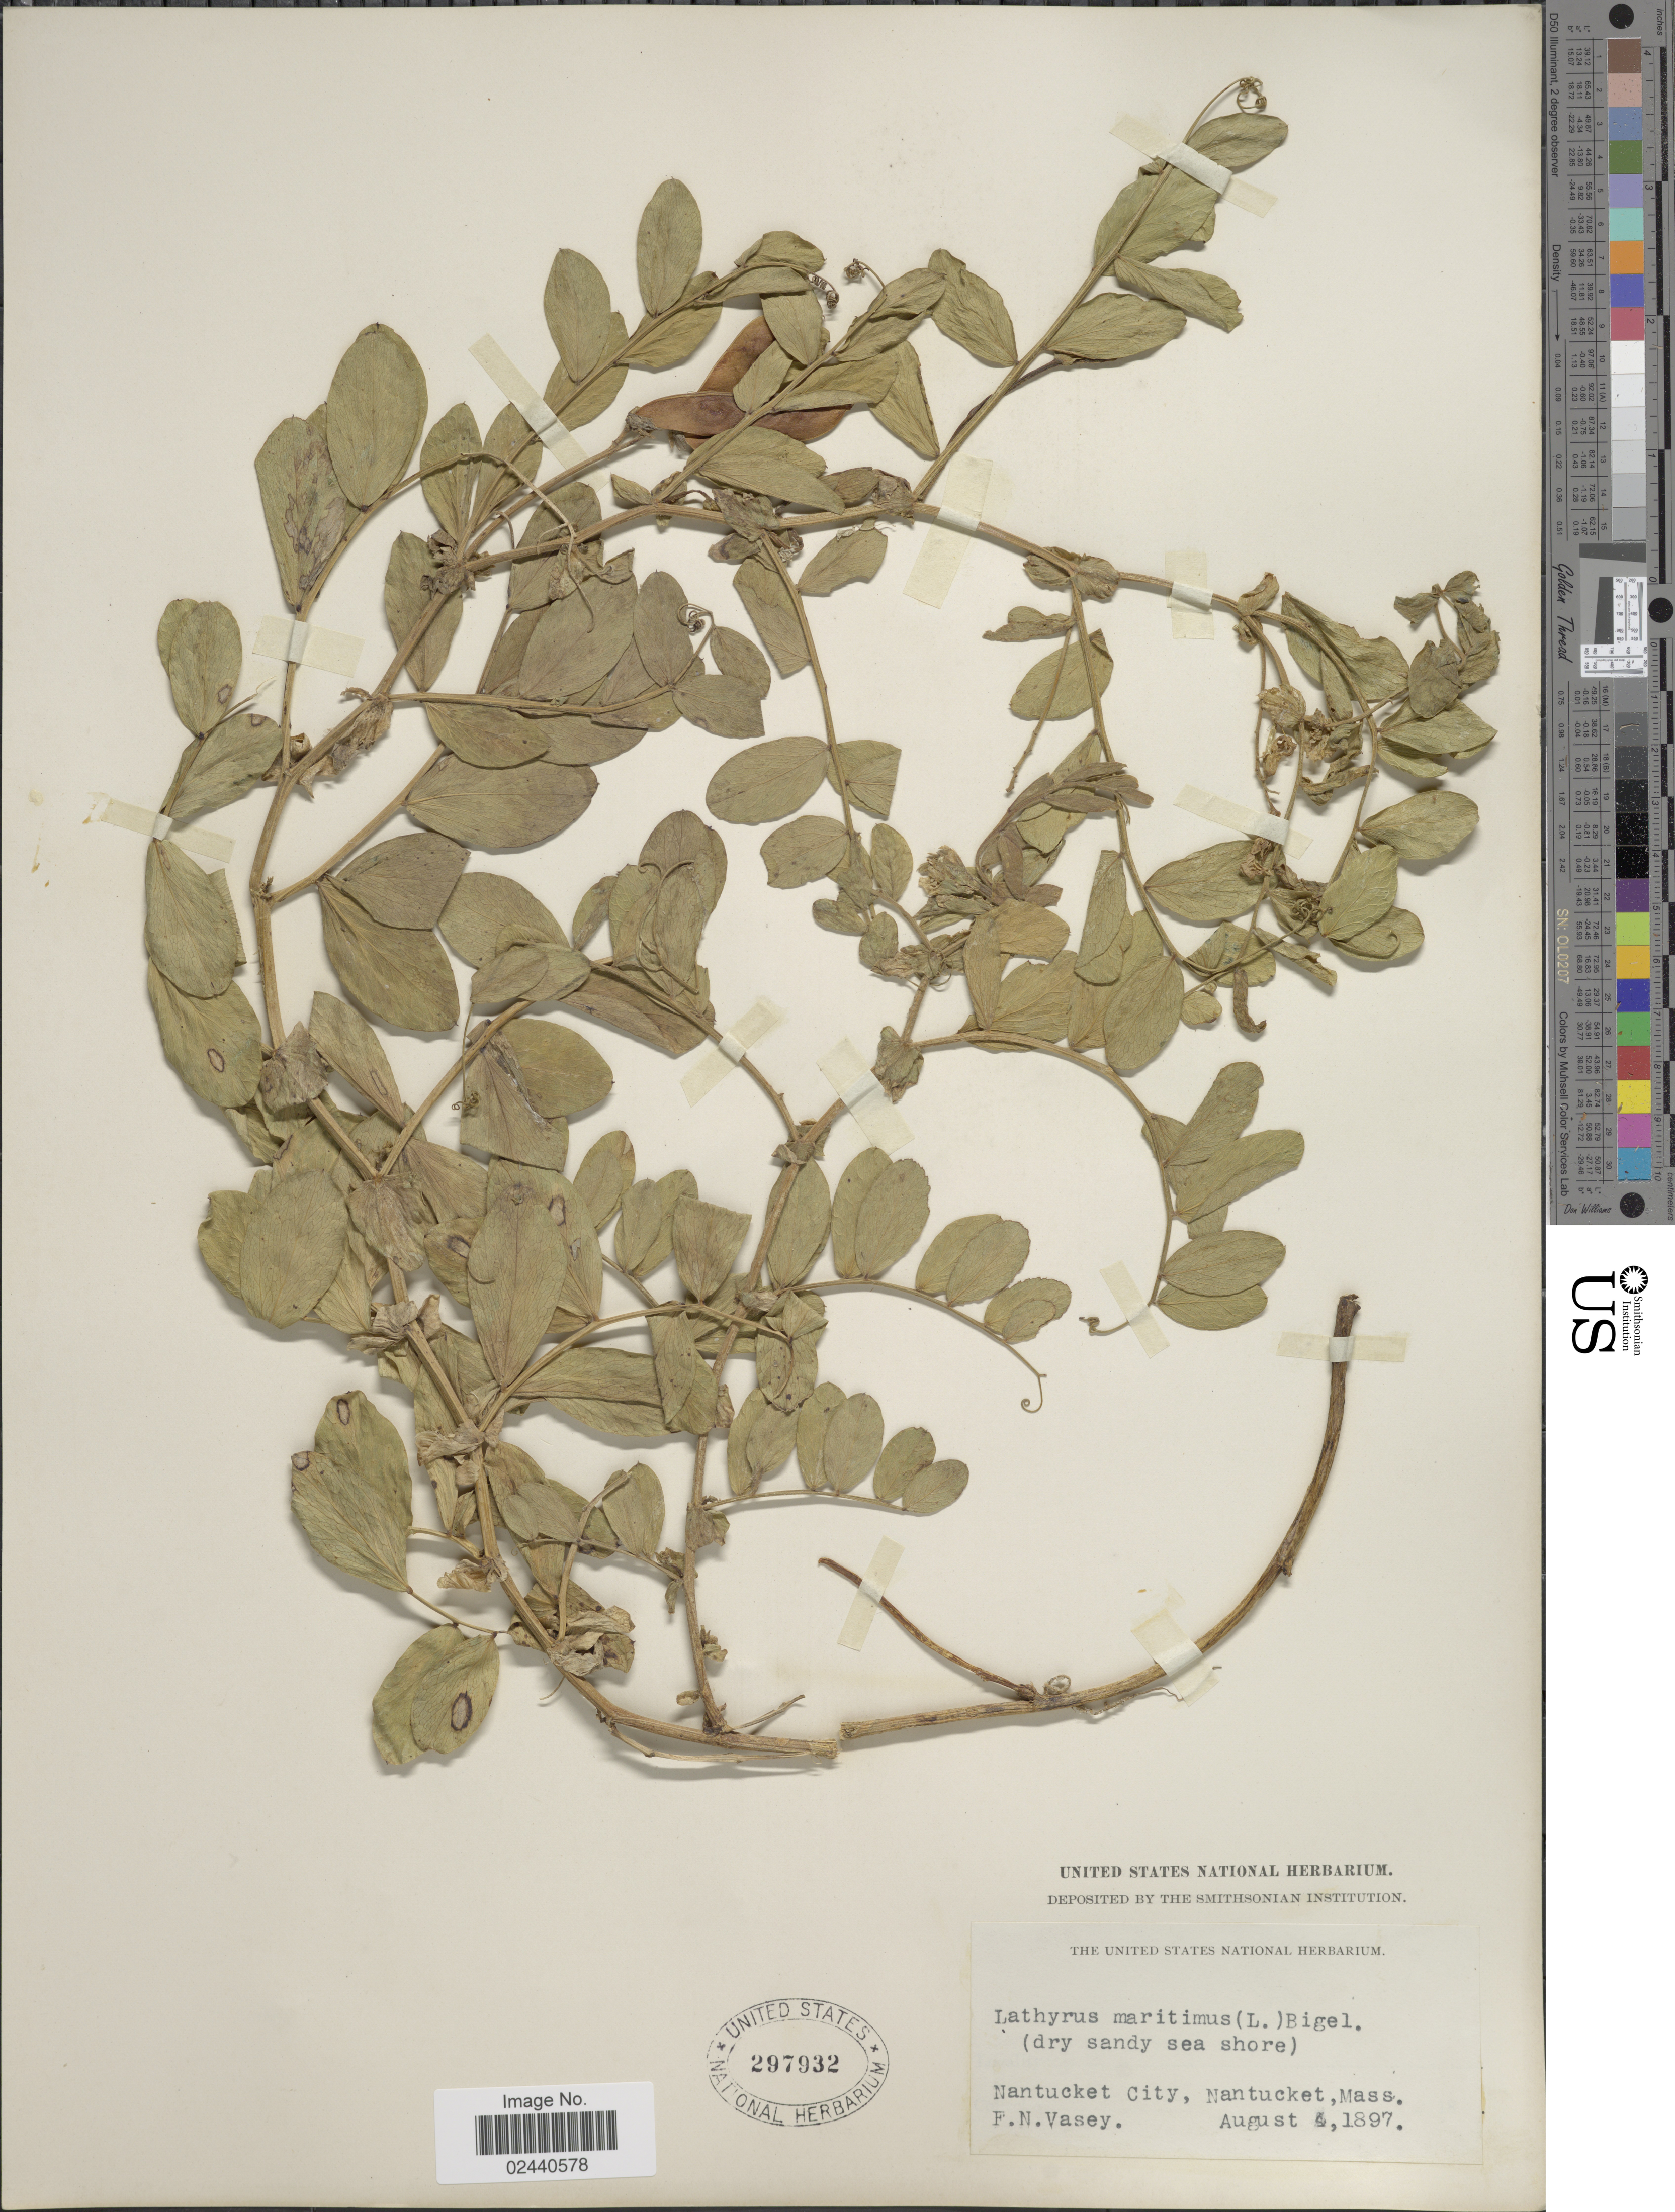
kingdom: Plantae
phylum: Tracheophyta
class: Magnoliopsida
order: Fabales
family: Fabaceae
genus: Lathyrus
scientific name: Lathyrus japonicus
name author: Willd.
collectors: F. N. Vasey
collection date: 1897-08-04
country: United States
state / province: Massachusetts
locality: Nantucket City, Nantucket.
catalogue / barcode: US 297932